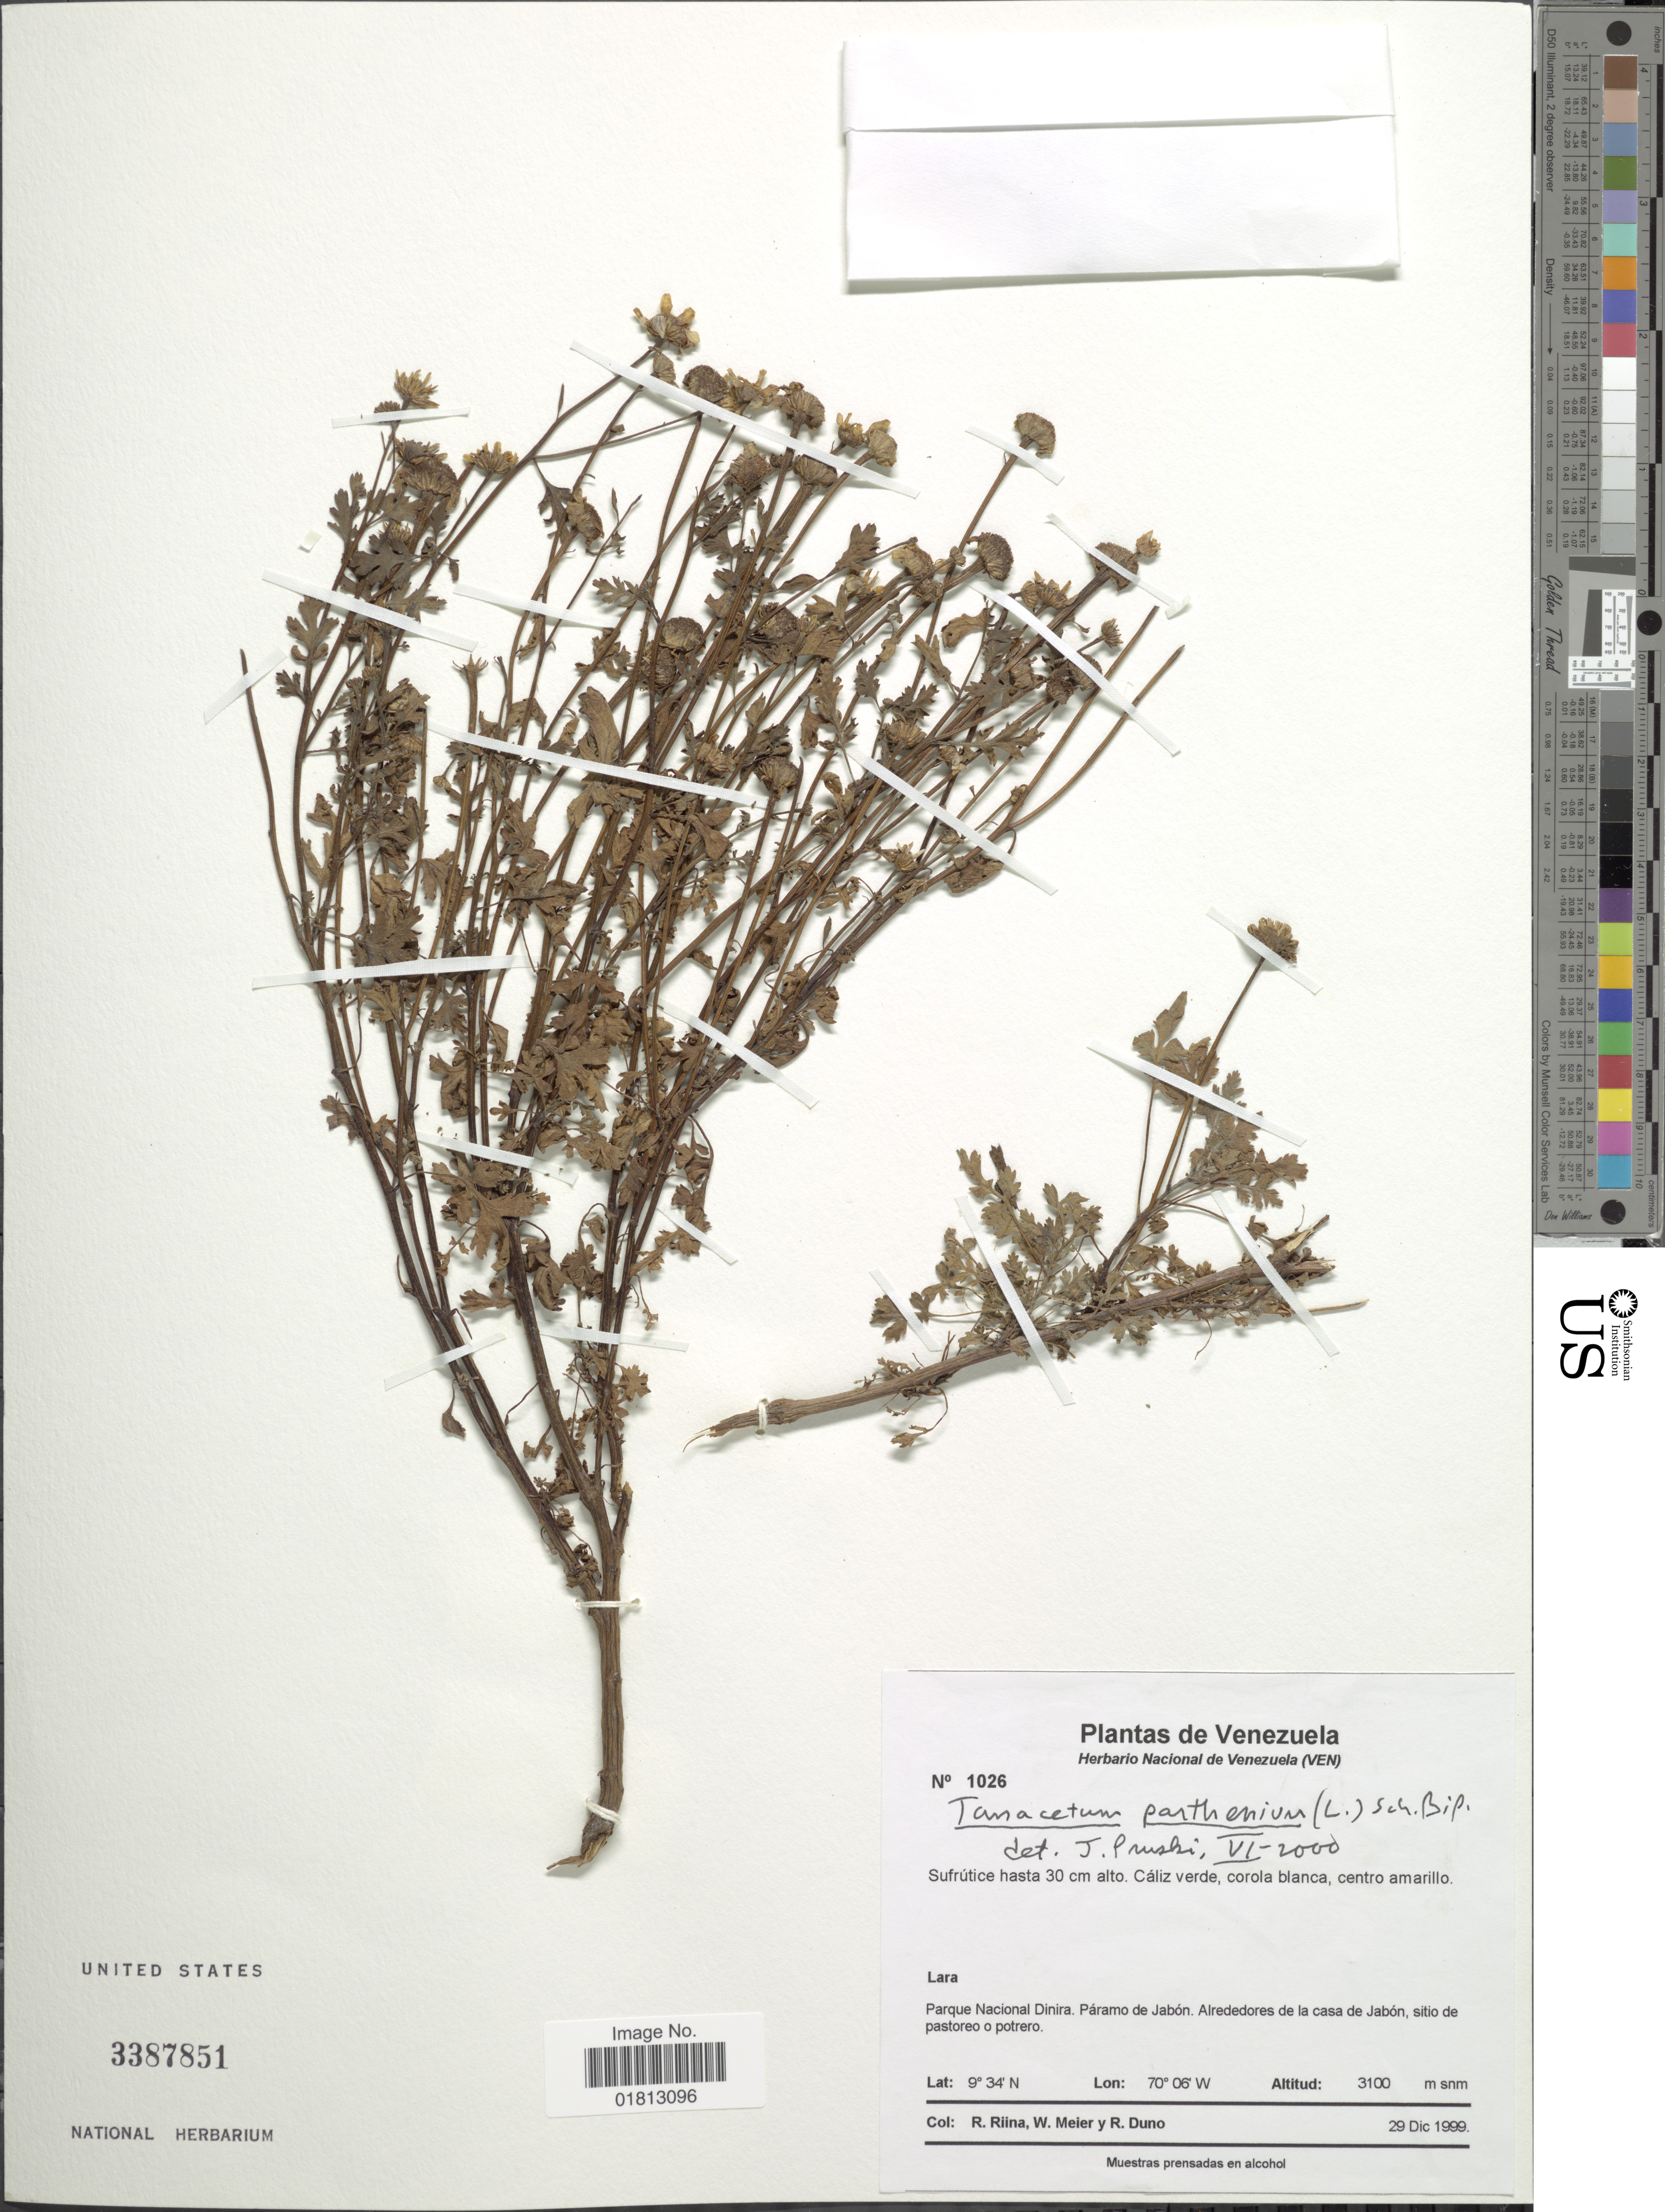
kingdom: Plantae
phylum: Tracheophyta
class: Magnoliopsida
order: Asterales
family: Asteraceae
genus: Tanacetum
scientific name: Tanacetum parthenium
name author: (L.) Sch. Bip.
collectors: R. Riina, W. Meier & R. Duno de Stefano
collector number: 1026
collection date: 1999-12-29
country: Venezuela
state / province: Lara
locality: Lara, Parque Nacional Dinira, Paramo de Jabon, Alrededores de la casa de Jabon, sitio de pastoreo p potrero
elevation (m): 3100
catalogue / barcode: US 3387851